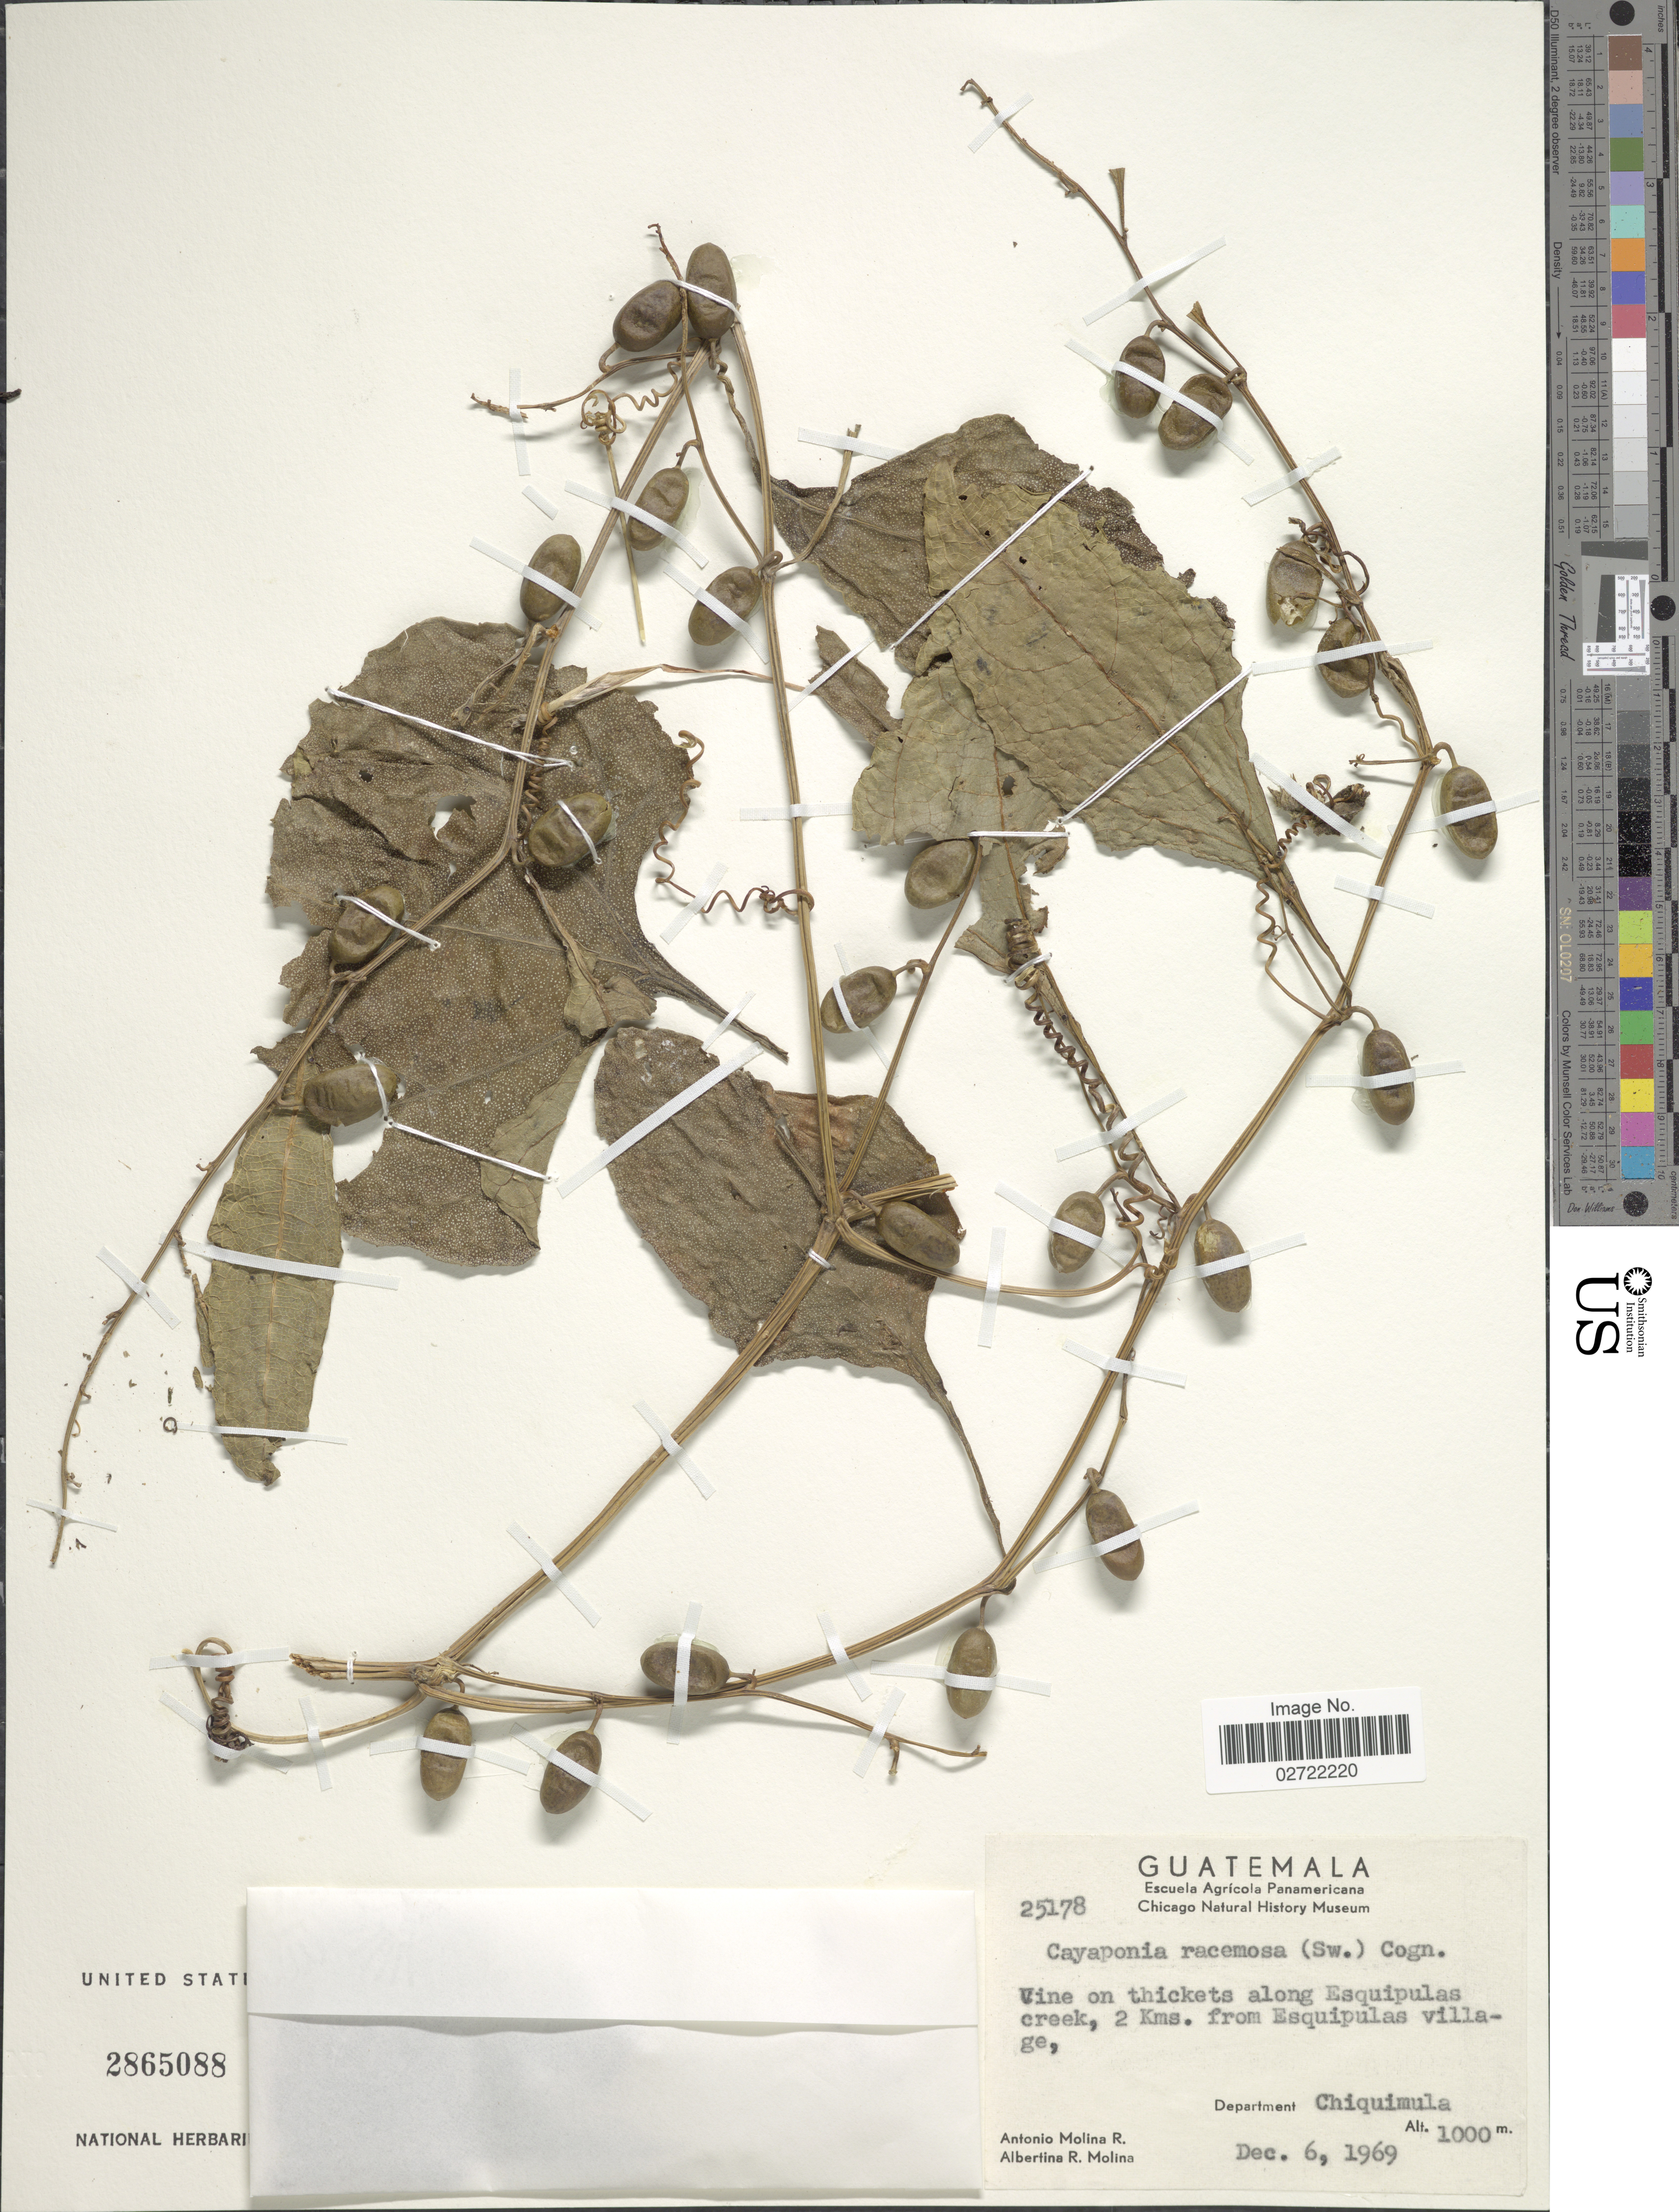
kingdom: Plantae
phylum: Tracheophyta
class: Magnoliopsida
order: Cucurbitales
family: Cucurbitaceae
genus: Cayaponia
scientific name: Cayaponia racemosa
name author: (Mill.) Cogn.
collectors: A. Molina R. & A. R. Molina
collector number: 25178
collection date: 1969-12-06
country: Guatemala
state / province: Chiquimula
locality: Vine on thickets along Esquipulas creek, 2 Kms. from Esquipulas village, Department Chiquimula.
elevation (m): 1000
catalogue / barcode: US 2865088